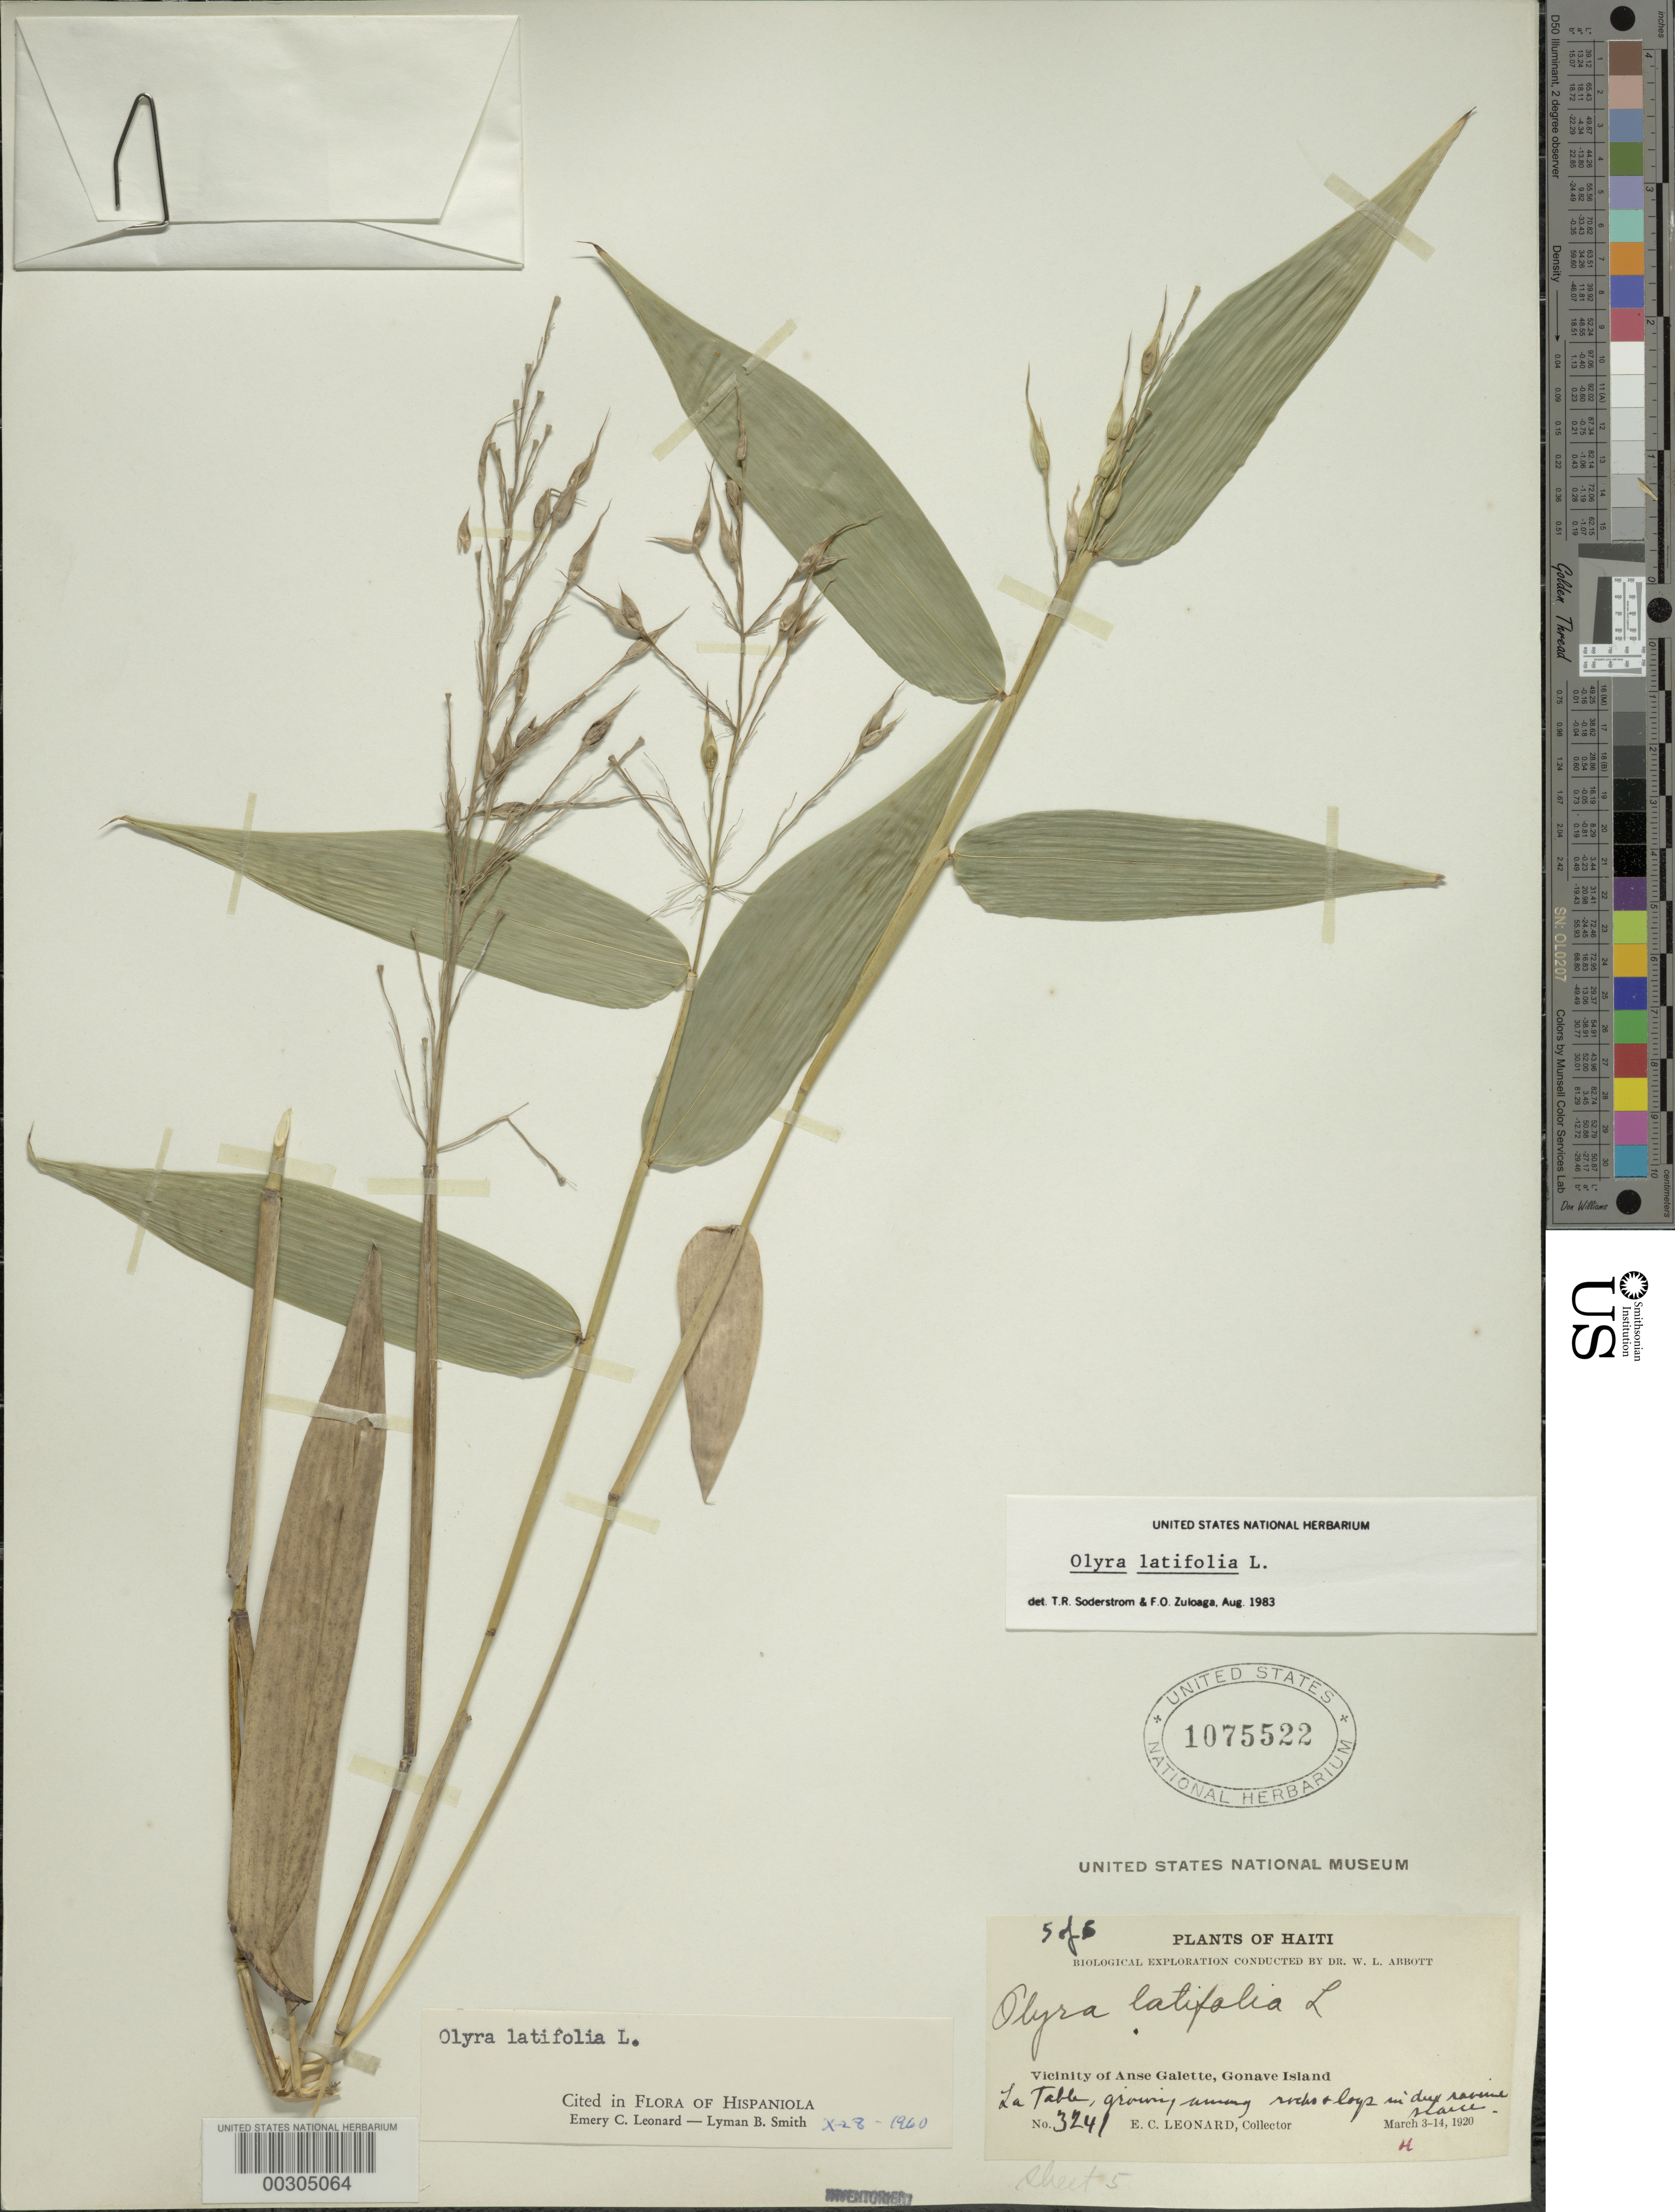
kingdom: Plantae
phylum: Tracheophyta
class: Liliopsida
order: Poales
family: Poaceae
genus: Olyra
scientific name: Olyra latifolia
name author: L.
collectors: E. C. Leonard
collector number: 3241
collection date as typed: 11 Mar 1920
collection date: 1920-03-11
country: Haiti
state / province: Ouest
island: Gonave Island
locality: Anse galette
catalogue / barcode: US 1075522